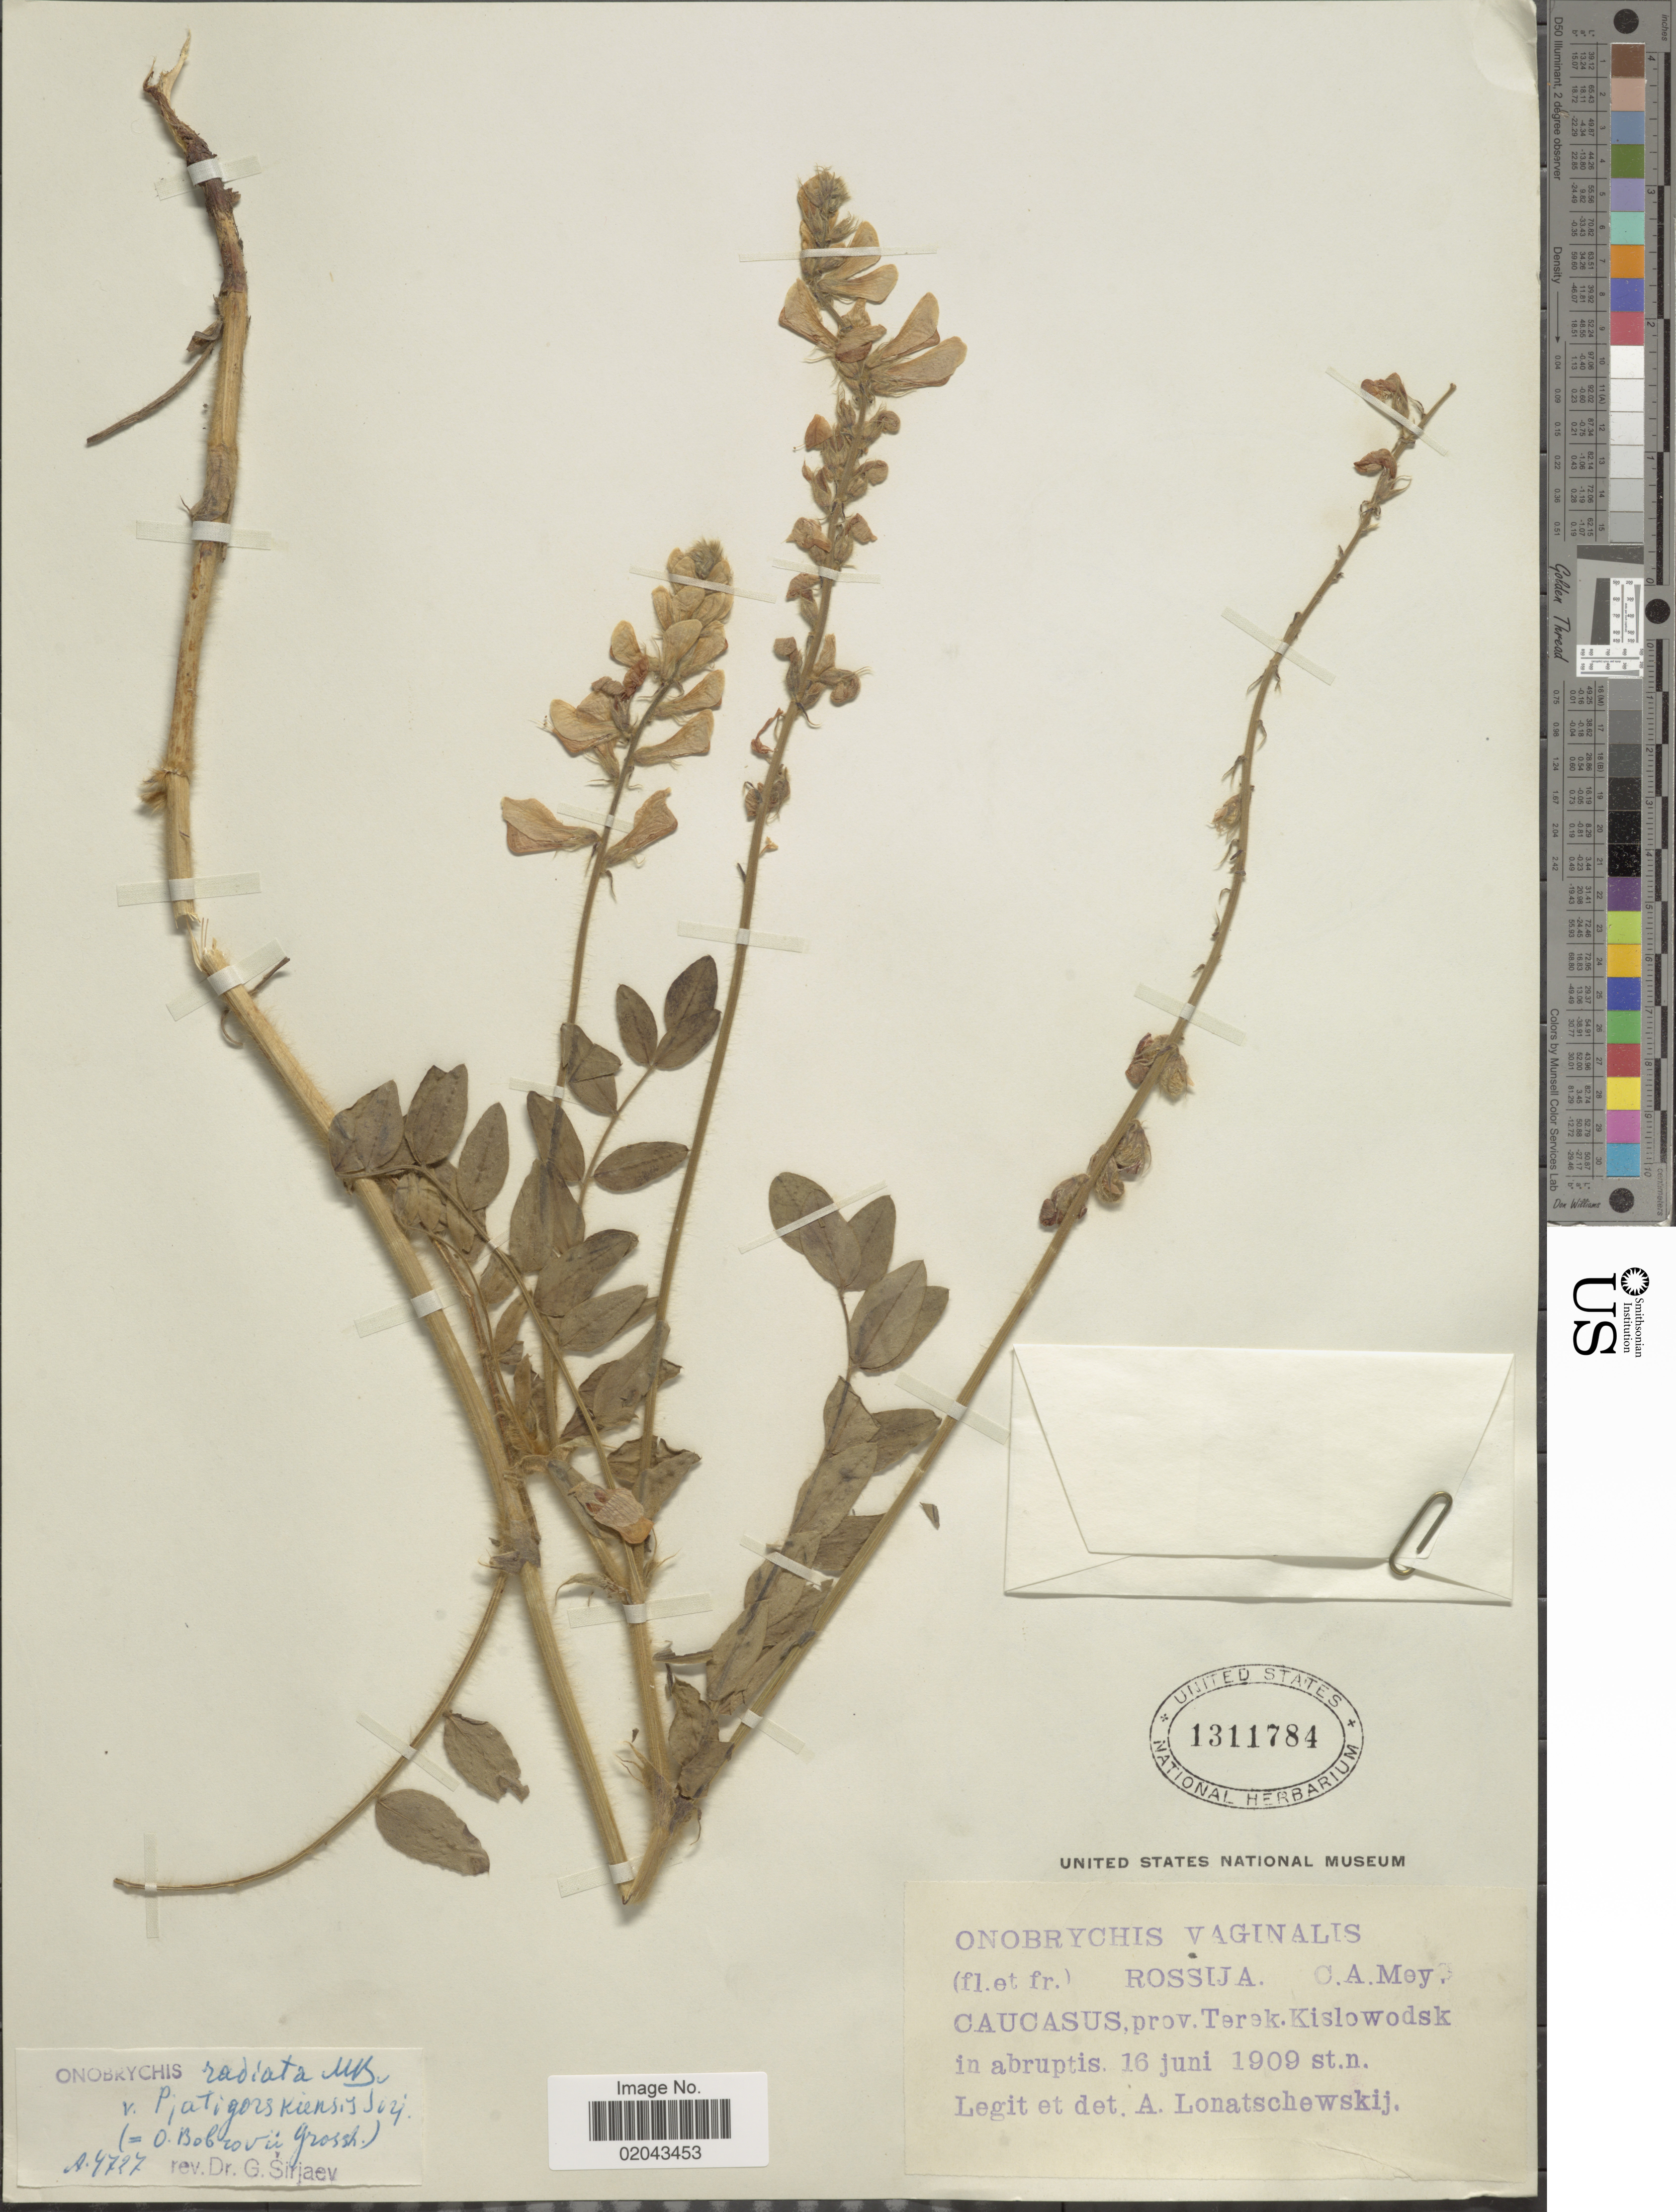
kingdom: Plantae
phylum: Tracheophyta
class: Magnoliopsida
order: Fabales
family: Fabaceae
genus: Onobrychis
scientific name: Onobrychis radiata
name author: (Desf.) M. Bieb.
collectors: A. Lonatschewskij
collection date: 1909-06-16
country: Russian Federation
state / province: Stavropol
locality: Rossija, Caucasus, prov. Terek, Kislowwodsk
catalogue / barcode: US 1311784